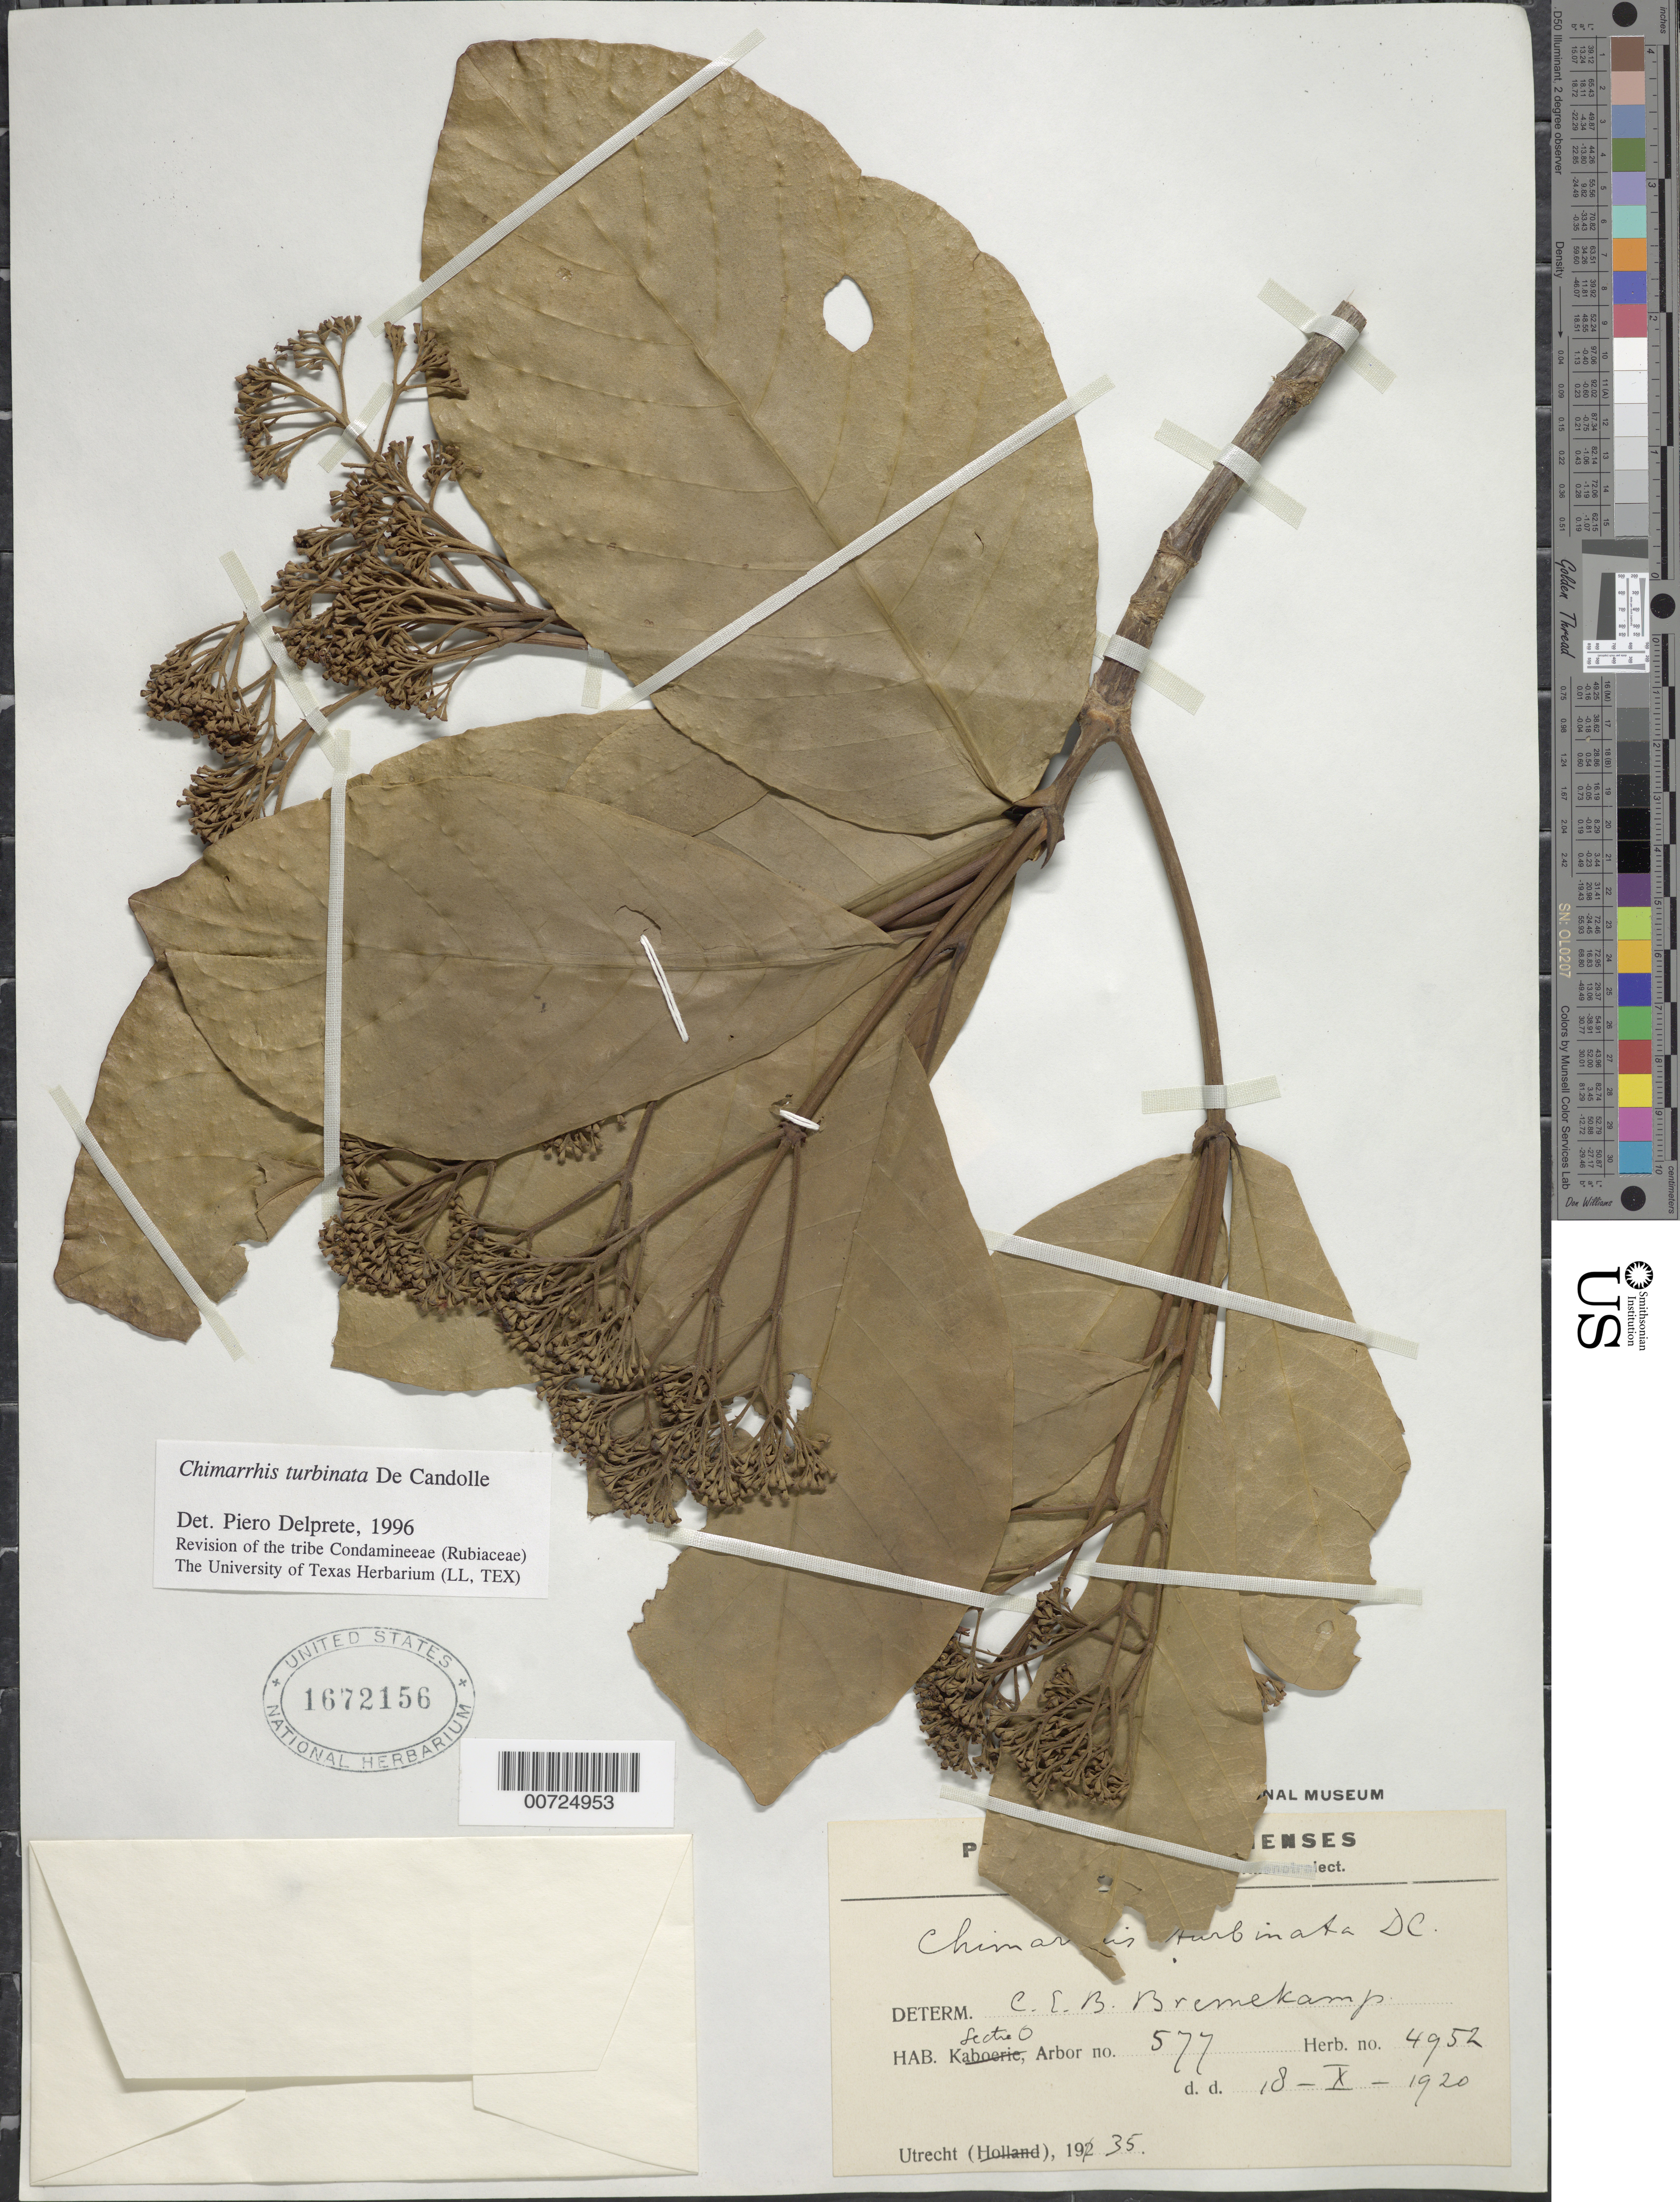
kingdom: Plantae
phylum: Tracheophyta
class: Magnoliopsida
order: Gentianales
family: Rubiaceae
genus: Chimarrhis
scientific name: Chimarrhis turbinata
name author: DC.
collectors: -. Utrecht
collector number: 577?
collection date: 1920-10-18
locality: [illegible text] Sectie O, Arbor[unsure placement]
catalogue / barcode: US 1672156